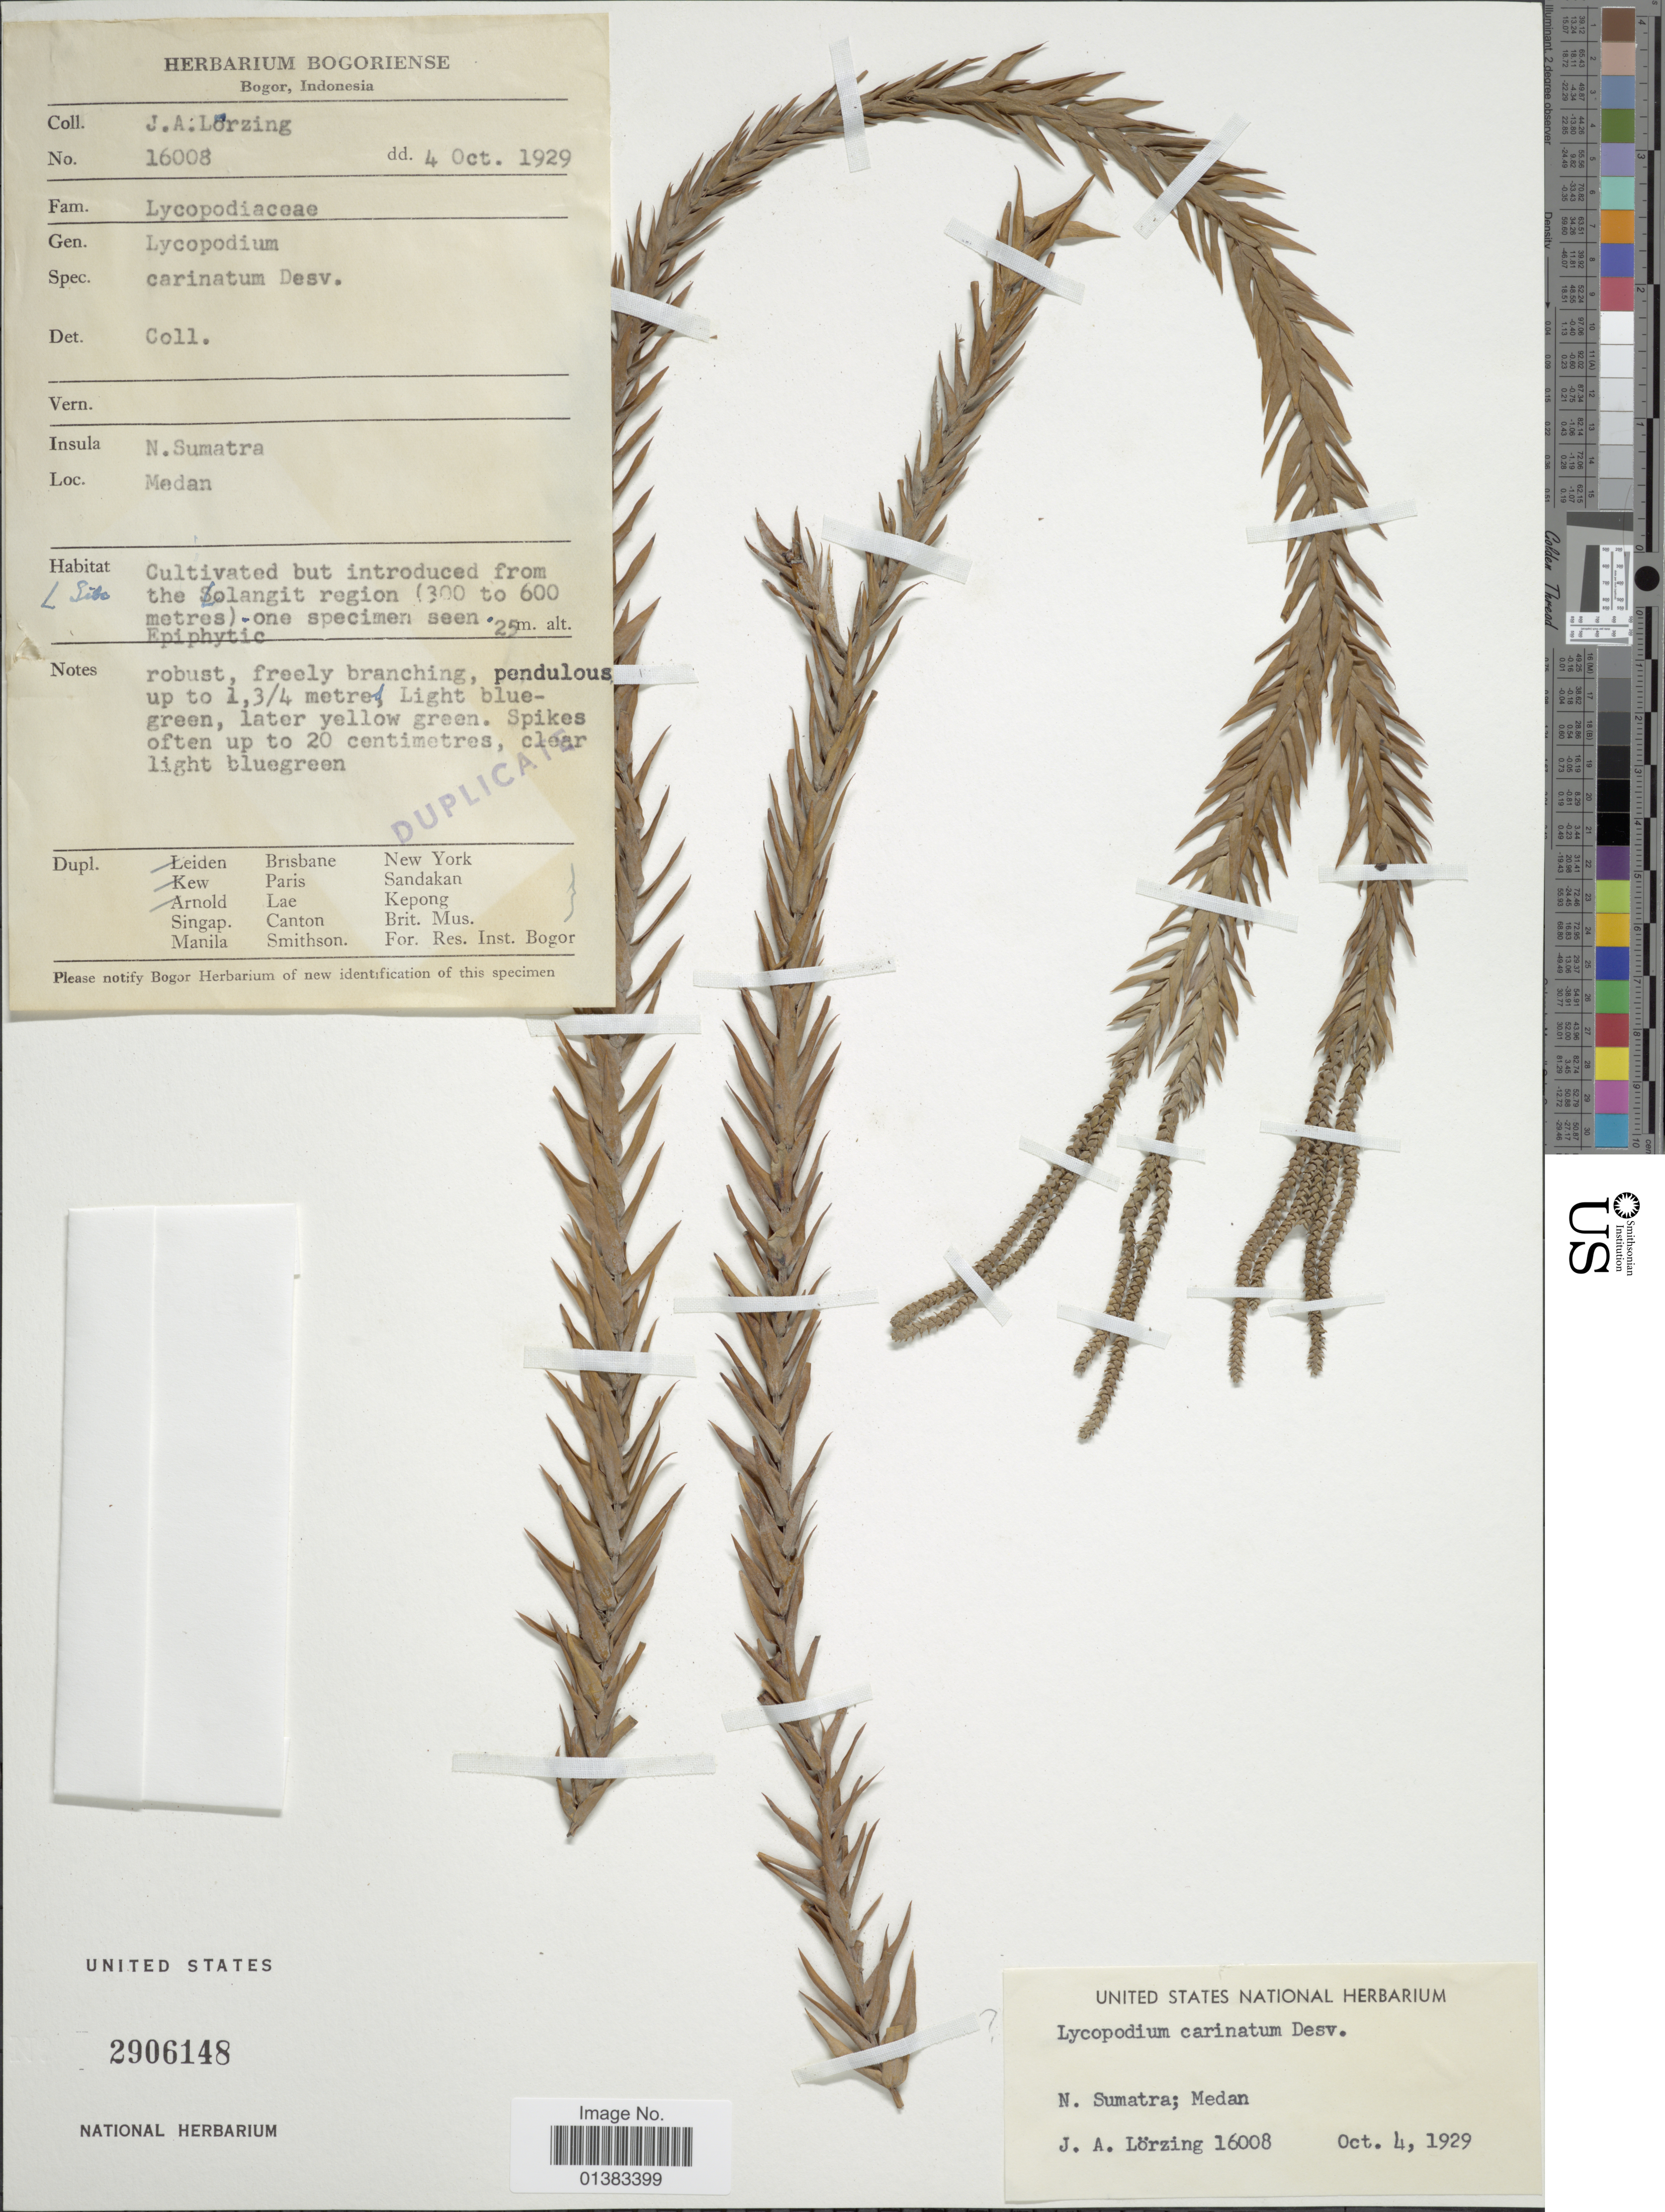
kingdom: Plantae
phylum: Tracheophyta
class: Lycopodiopsida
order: Lycopodiales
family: Lycopodiaceae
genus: Phlegmariurus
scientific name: Phlegmariurus goebellii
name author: (Nessel) A. R. Field & Bostock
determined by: Field, A. R.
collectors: J. Lorzing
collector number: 16008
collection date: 1929-10-04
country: Indonesia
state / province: Sumatra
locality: N. Sumatra; Medan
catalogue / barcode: US 2906148